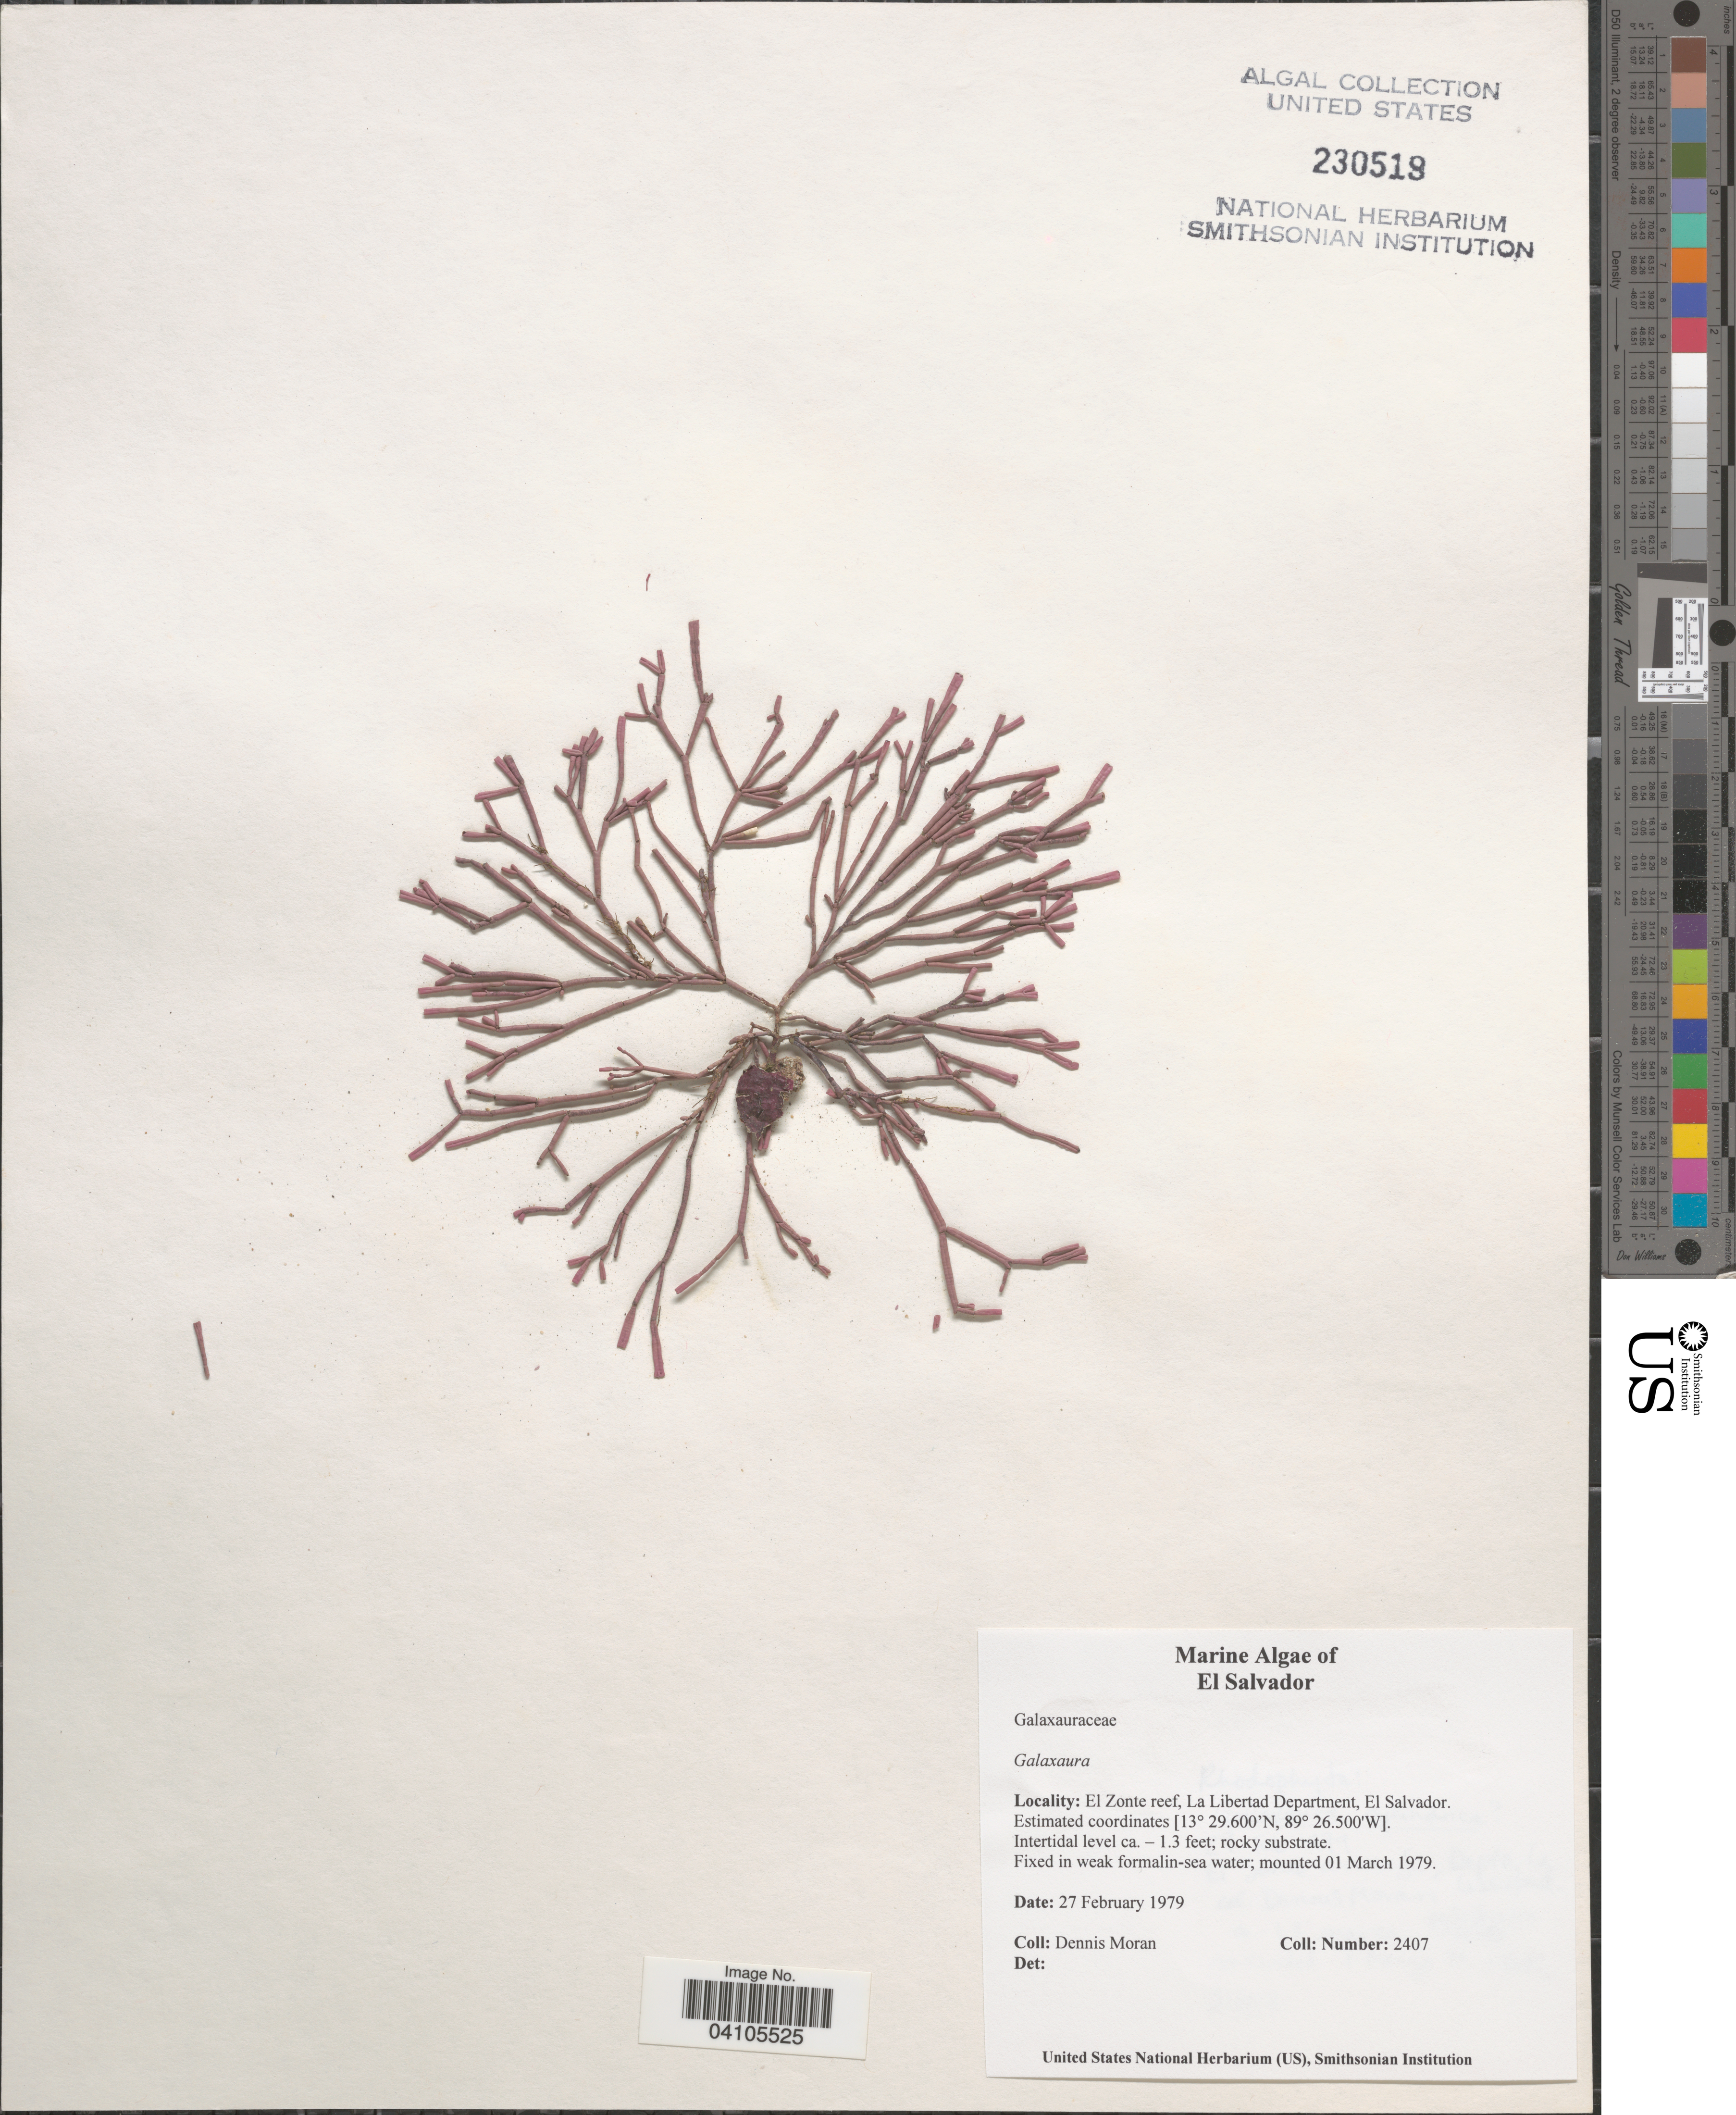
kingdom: Plantae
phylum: Rhodophyta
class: Florideophyceae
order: Nemaliales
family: Galaxauraceae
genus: Galaxaura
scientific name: Galaxaura sp.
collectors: D. Moran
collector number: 2407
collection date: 1979-02-27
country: El Salvador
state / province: La Libertad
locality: El Zonte reef, La Libertad Department.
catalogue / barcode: US 230519